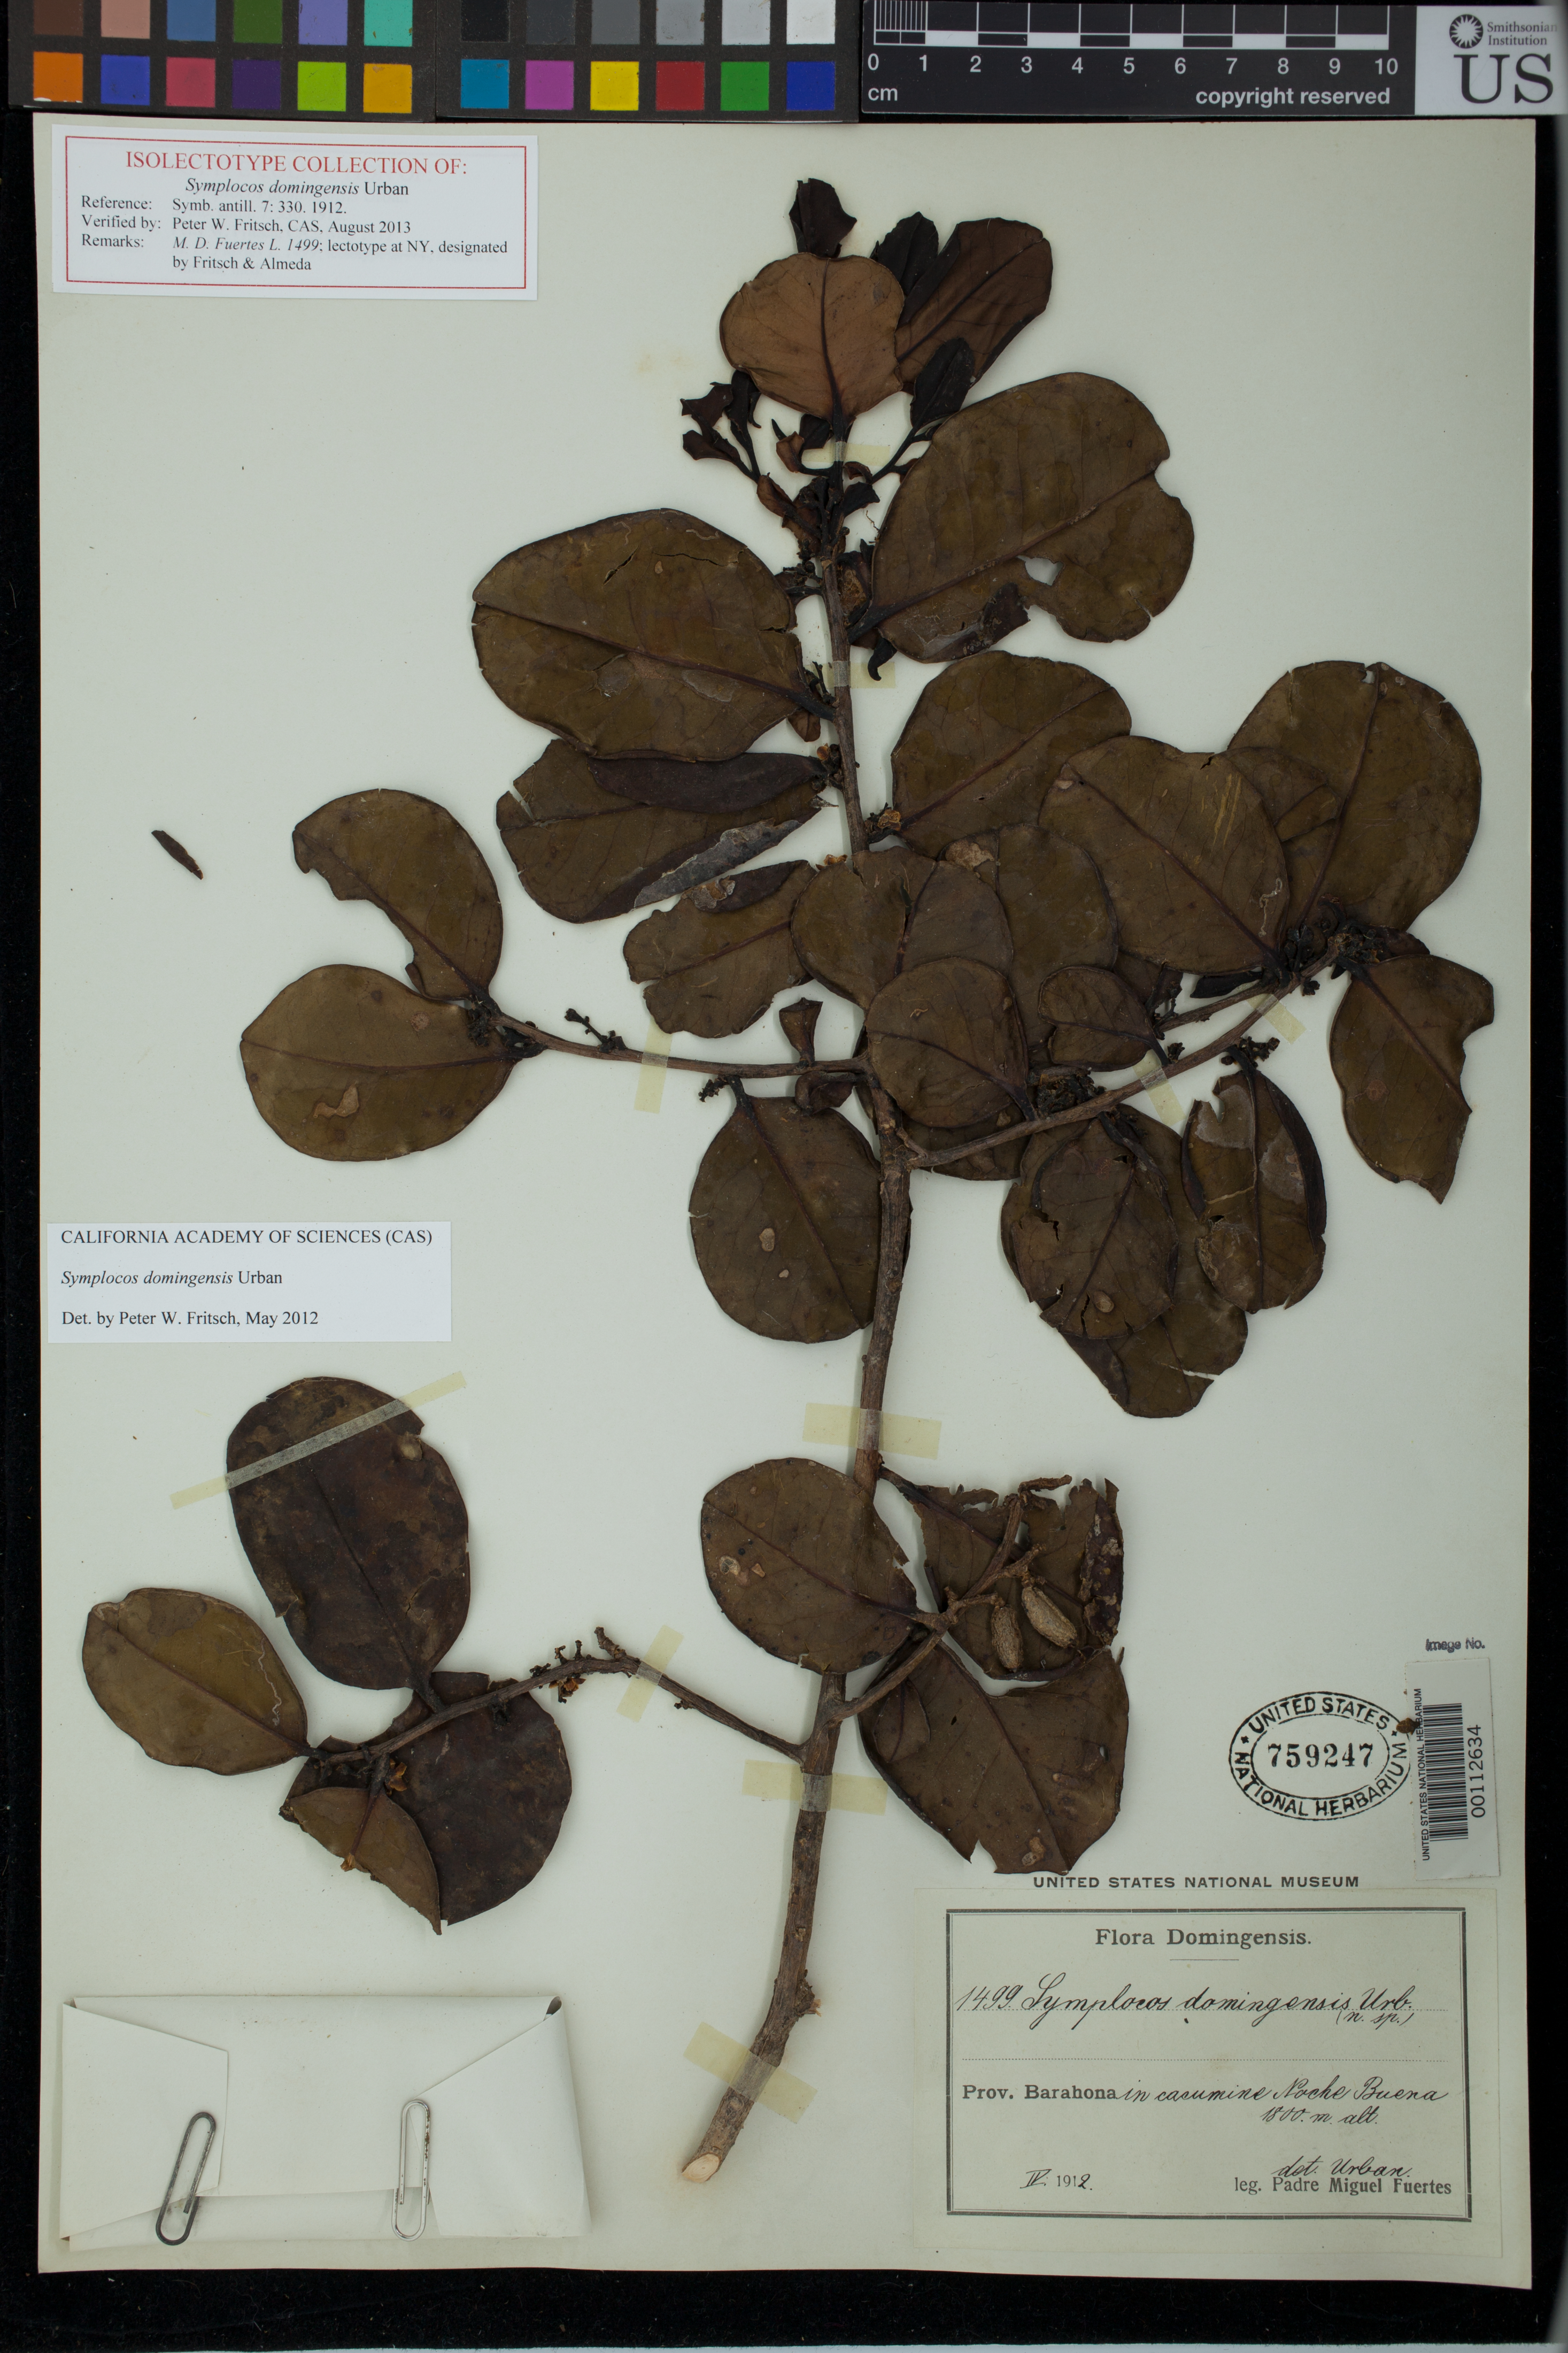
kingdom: Plantae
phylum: Tracheophyta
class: Magnoliopsida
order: Ericales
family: Symplocaceae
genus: Symplocos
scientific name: Symplocos domingensis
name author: Urb.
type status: Isotype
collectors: M. D. Fuertes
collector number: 1499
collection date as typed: Apr 1912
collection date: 1912-04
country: Dominican Republic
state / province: Barahona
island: Hispaniola Island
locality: In cacumine Noche Buena.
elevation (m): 1800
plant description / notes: Specimen annotated as "isolectotype collection" by P.W. Fritsch (2013), "designated by Fritsch & Almeda" with no publication cited.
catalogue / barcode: US 759247